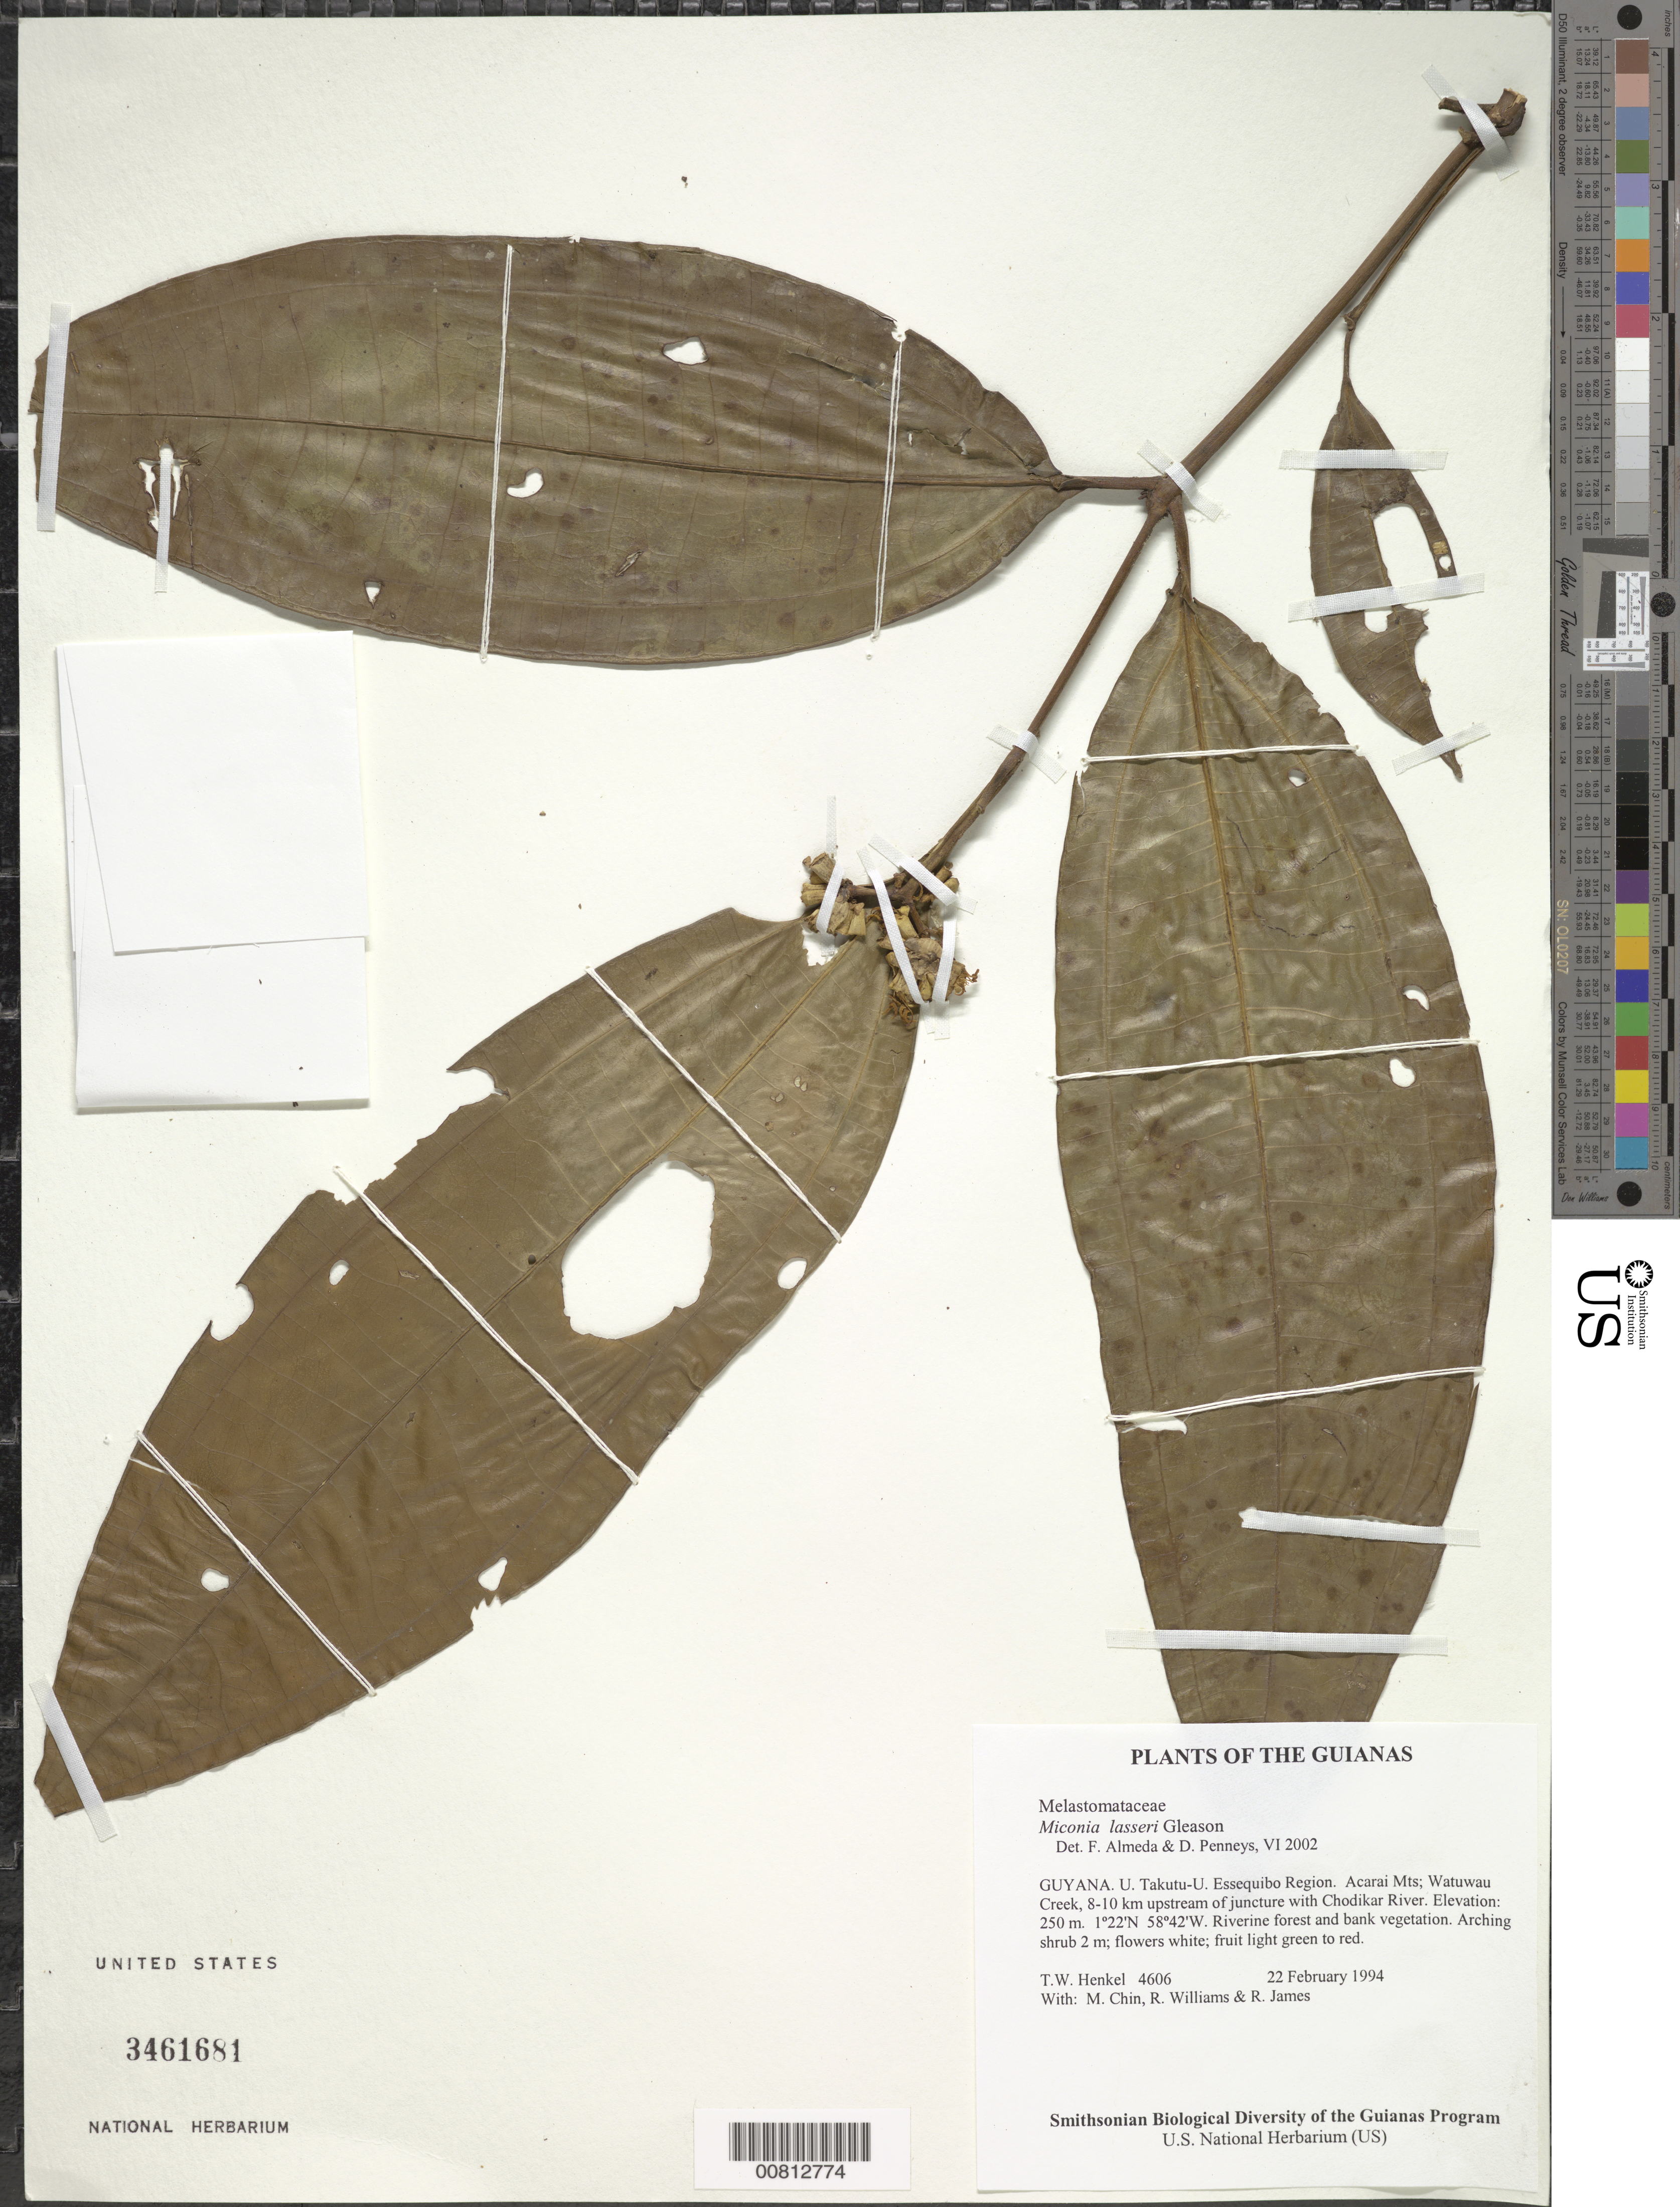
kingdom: Plantae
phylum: Tracheophyta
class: Magnoliopsida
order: Myrtales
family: Melastomataceae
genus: Miconia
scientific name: Miconia lasseri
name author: Gleason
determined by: Almeda, F.; Penneys, D. S.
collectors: T. Henkel, M. Chin, R. Williams & R. James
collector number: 4606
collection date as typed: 22 February 1994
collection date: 1994-02-22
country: Guyana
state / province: U. Takutu-U. Essequibo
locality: Acarai Mts; Watuwau Creek, 8-10 km upstream of juncture with Chodikar River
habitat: Riverine forest and bank vegetation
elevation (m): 250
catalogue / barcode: US 3461681